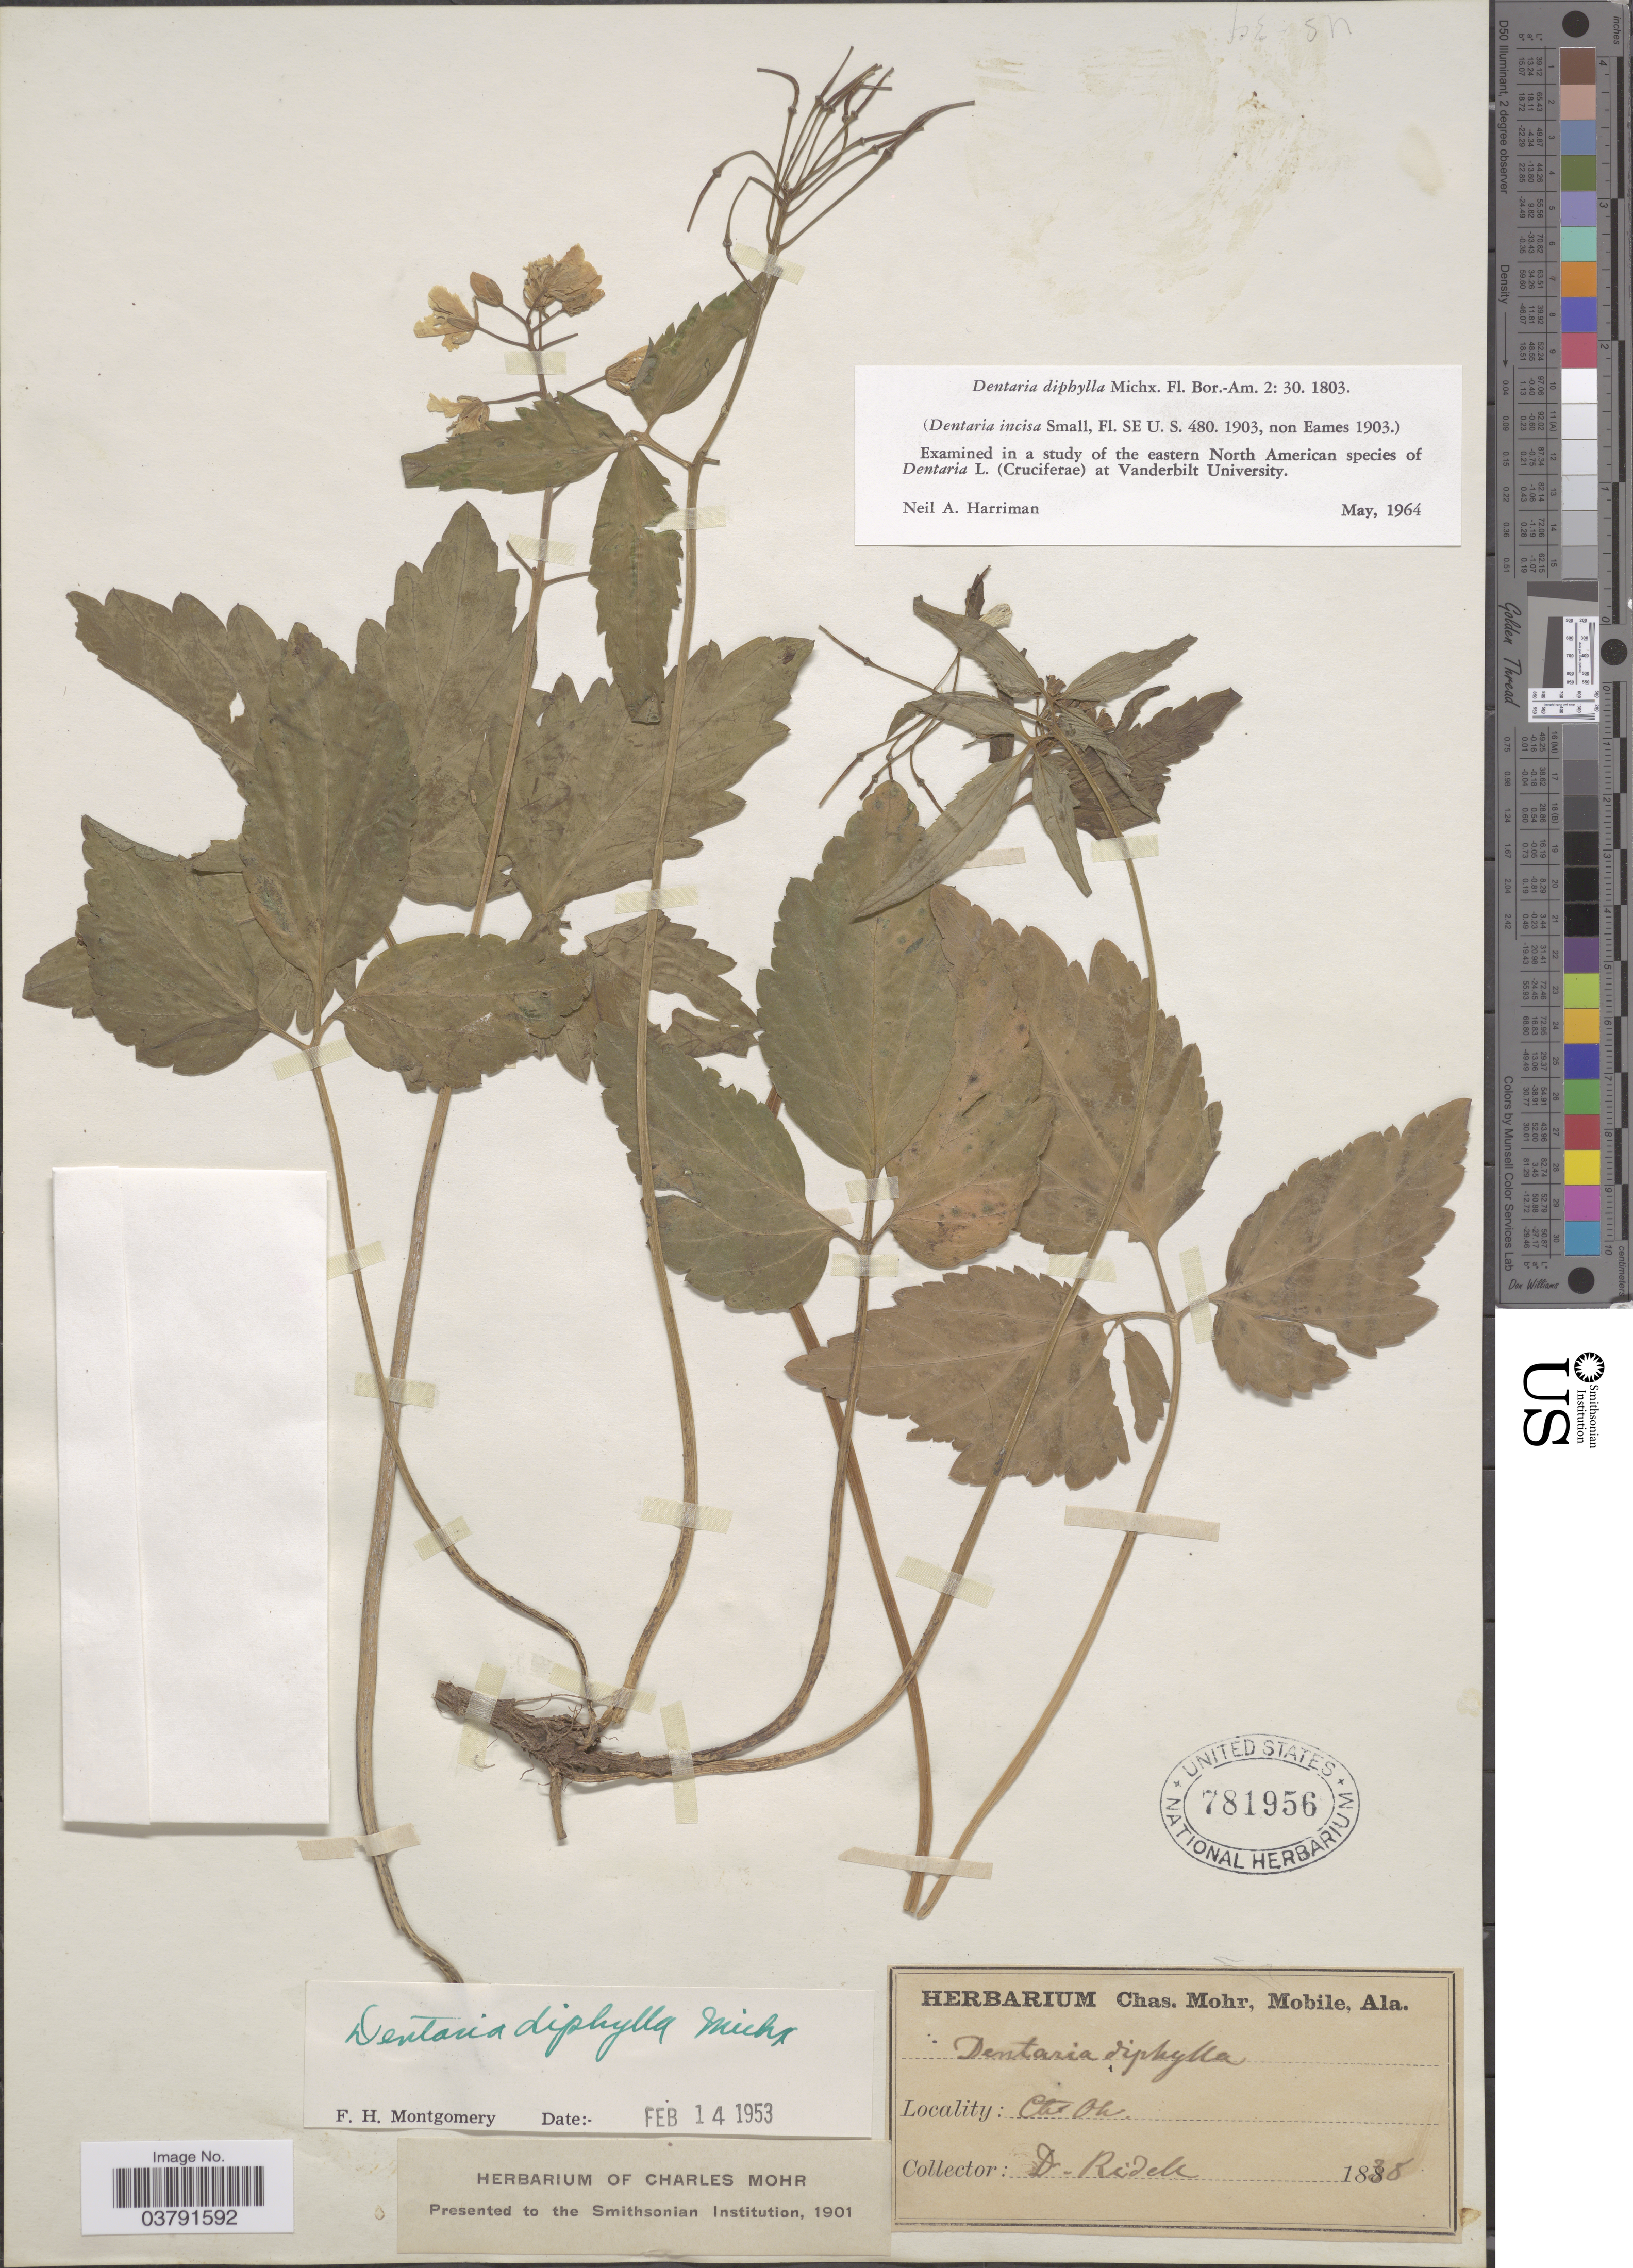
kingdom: Plantae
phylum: Tracheophyta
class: Magnoliopsida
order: Brassicales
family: Brassicaceae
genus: Dentaria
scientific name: Dentaria diphylla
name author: Michx.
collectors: -. Ridell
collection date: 1838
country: United States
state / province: Oklahoma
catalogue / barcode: US 781956